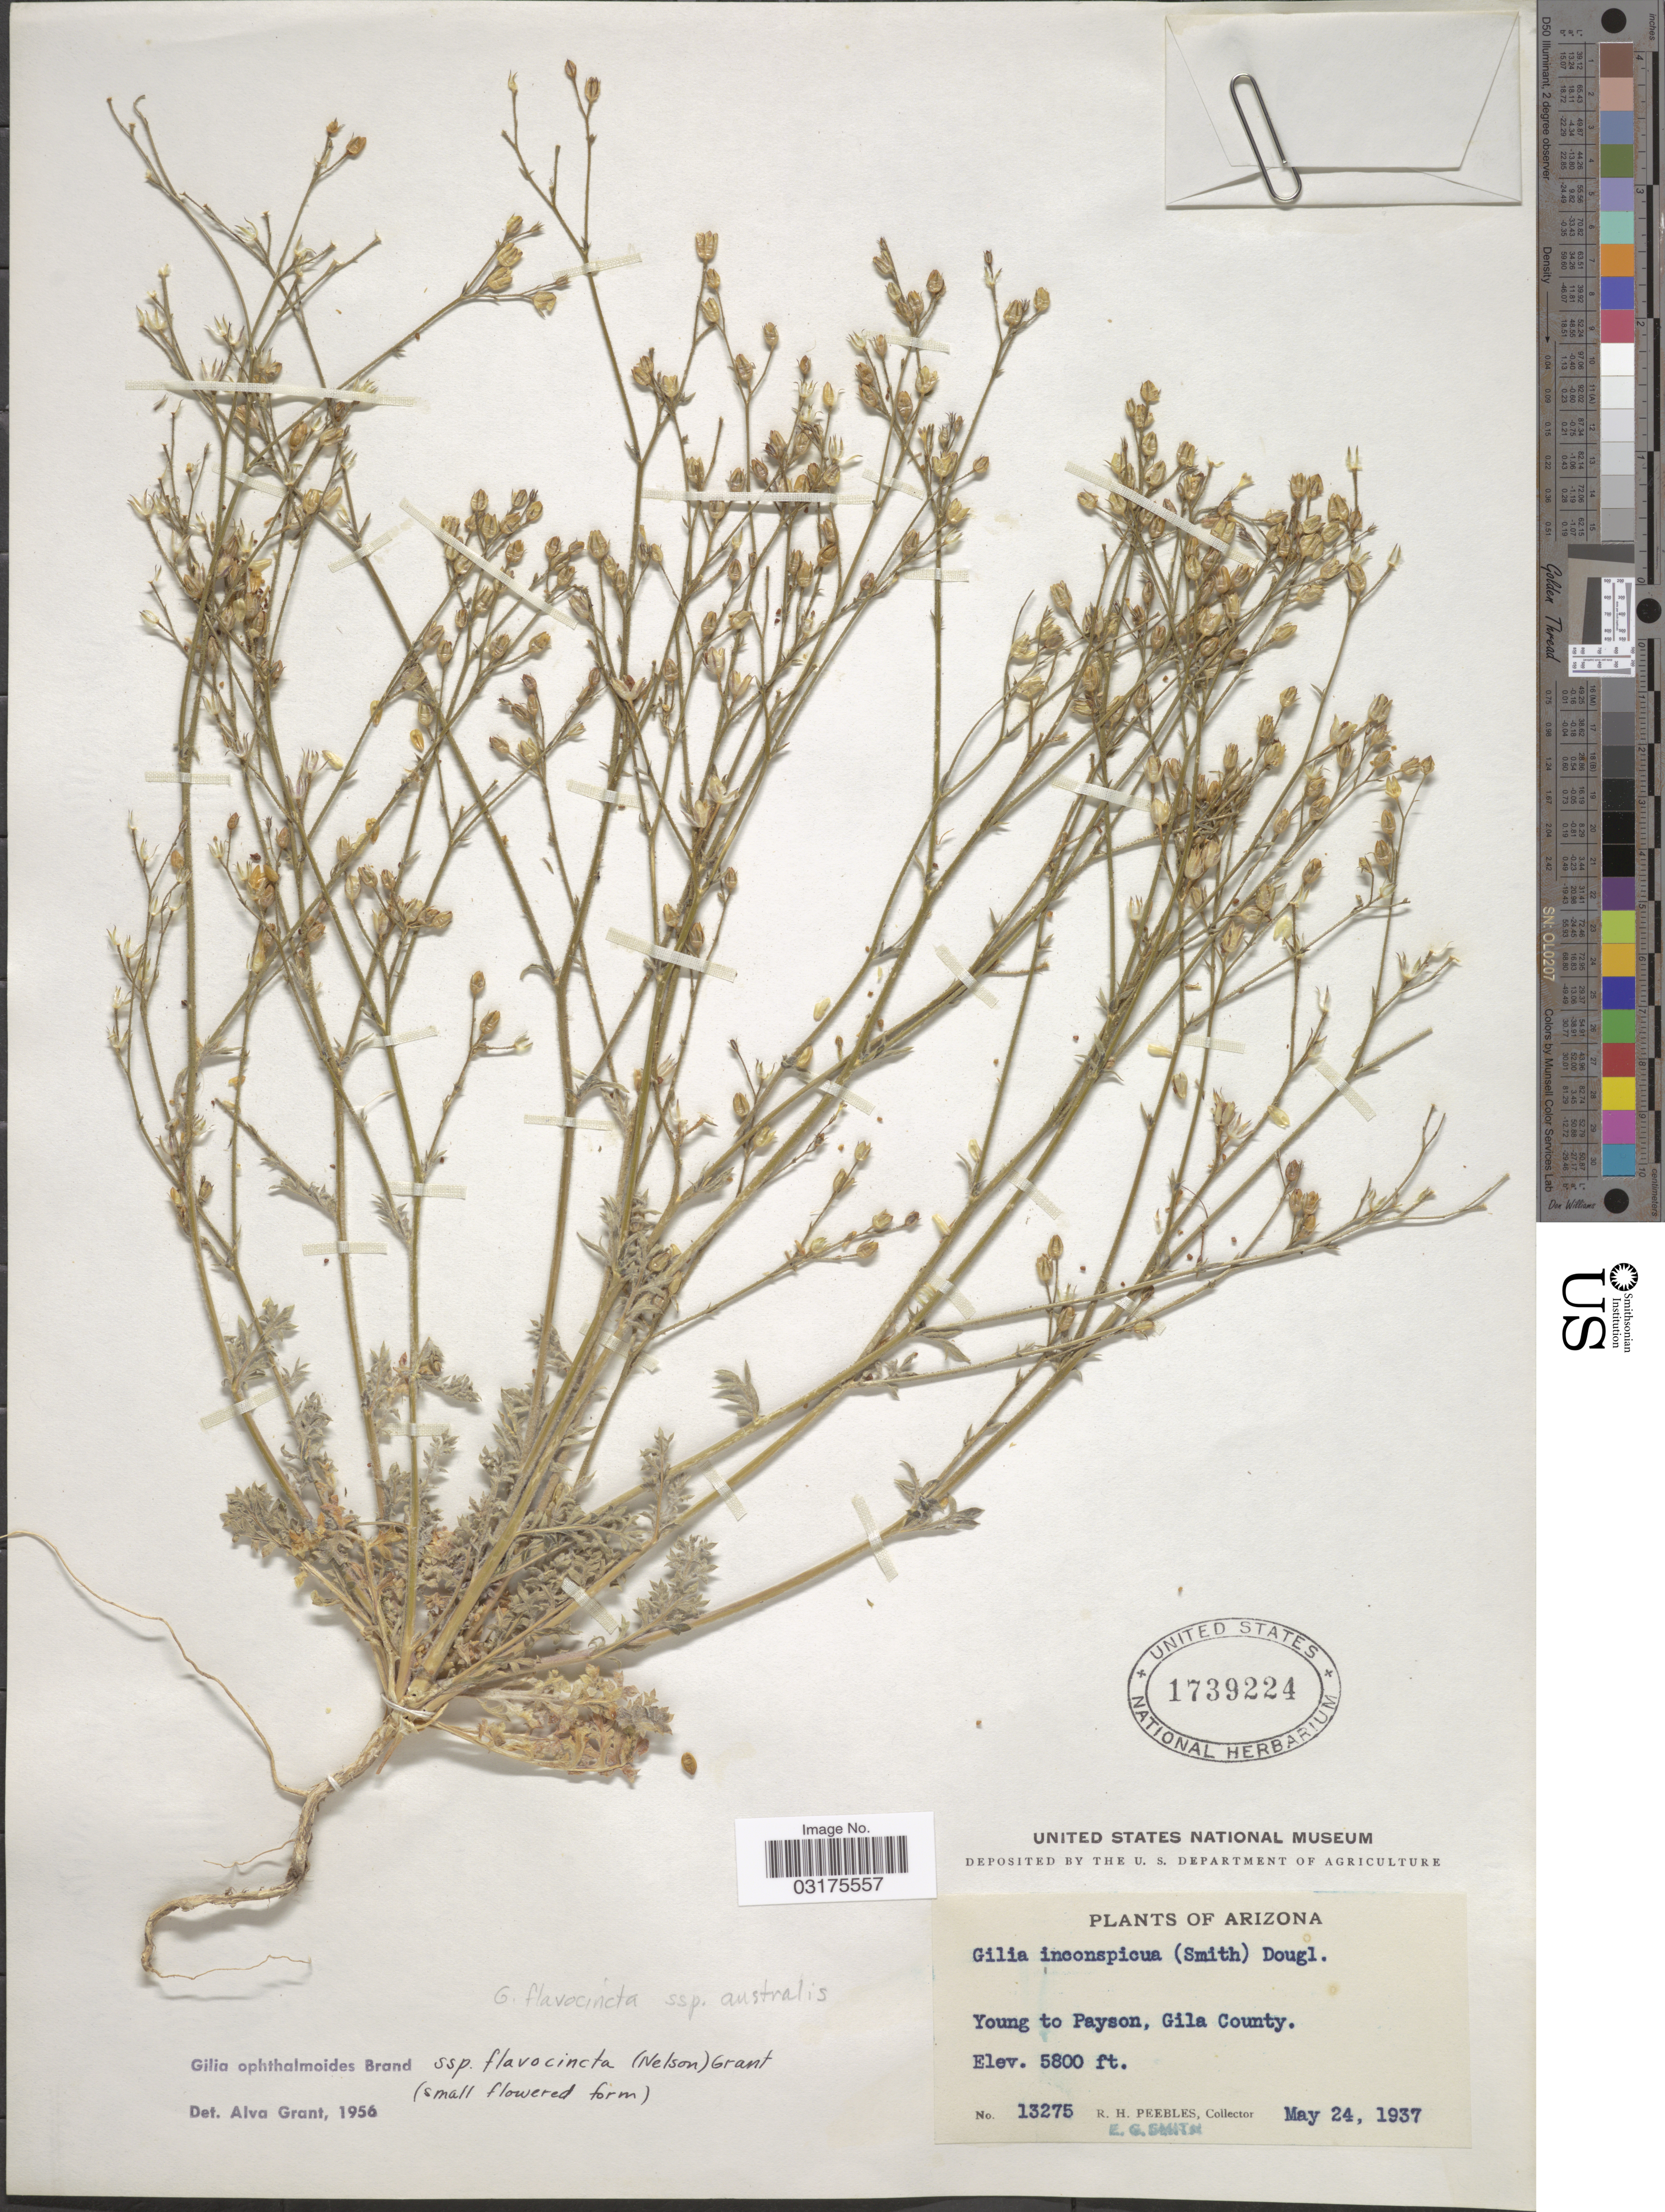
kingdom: Plantae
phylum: Tracheophyta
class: Magnoliopsida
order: Ericales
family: Polemoniaceae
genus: Gilia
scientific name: Gilia flavocincta subsp. australis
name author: A. Nelson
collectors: R. H. Peebles & E. G. Smith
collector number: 13275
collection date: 1937-05-24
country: United States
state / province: Arizona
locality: Young to Payson, Gila County.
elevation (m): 1768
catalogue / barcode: US 1739224